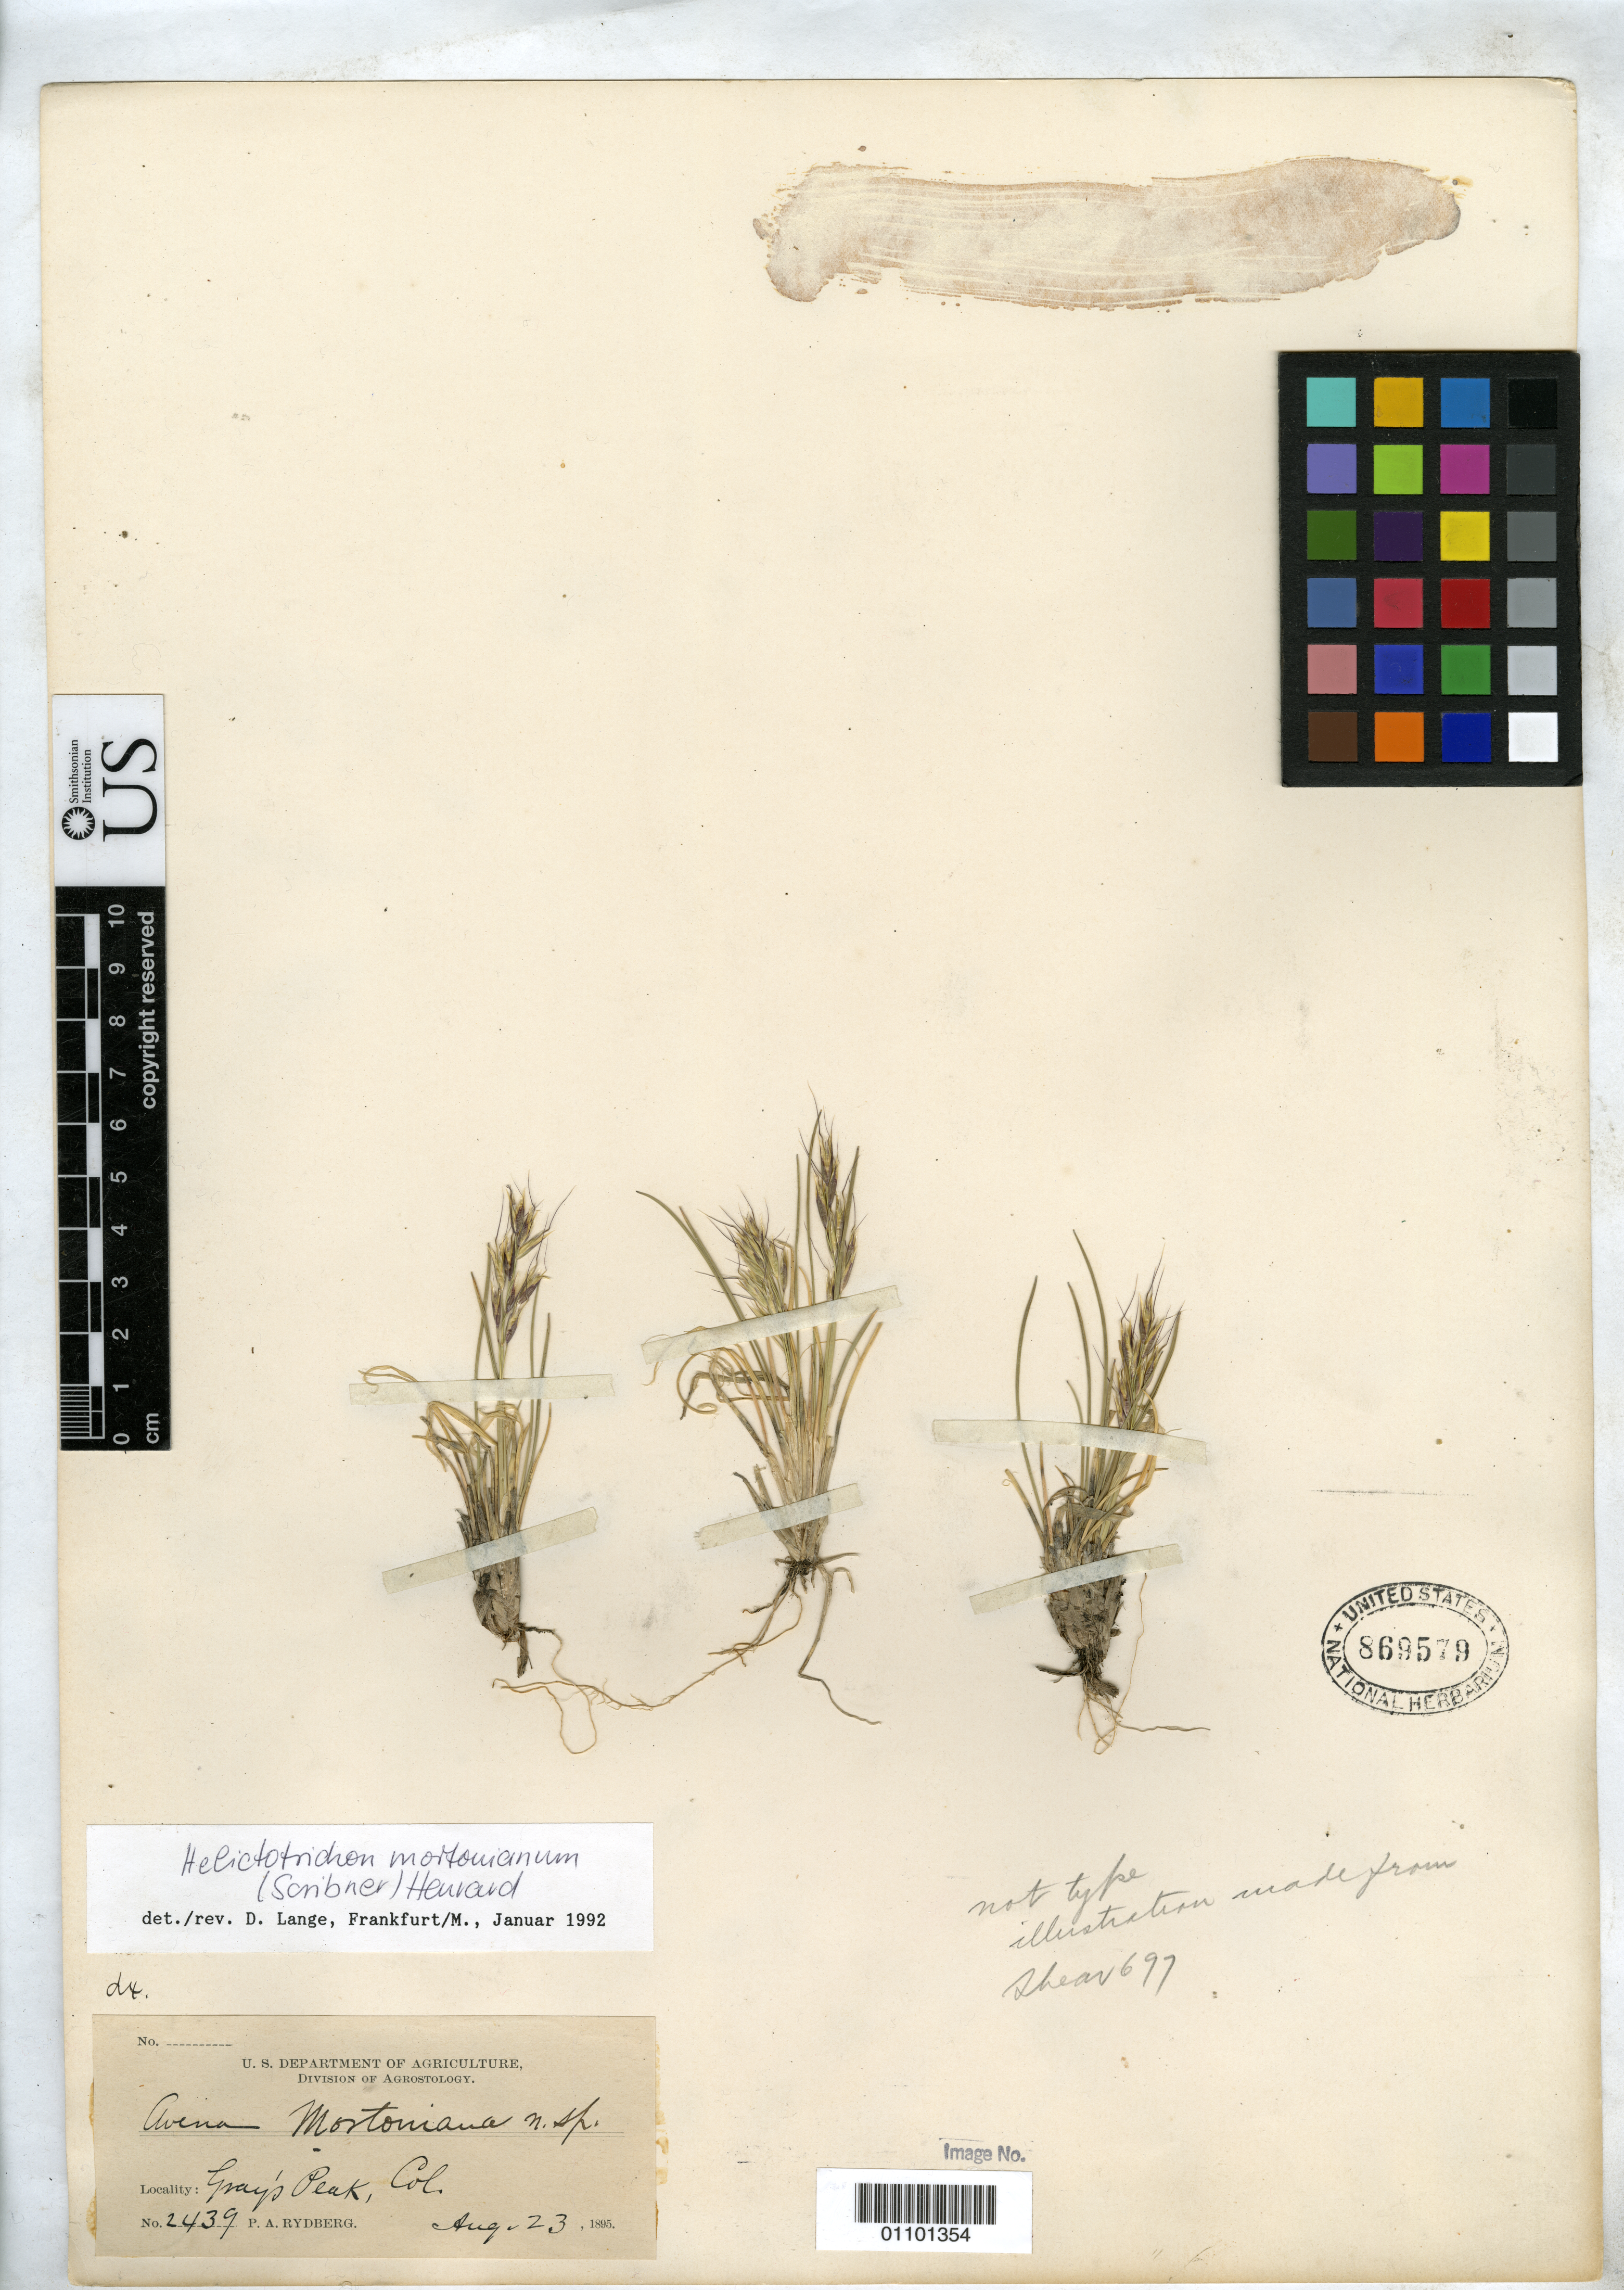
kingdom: Plantae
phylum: Tracheophyta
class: Liliopsida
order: Poales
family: Poaceae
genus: Avena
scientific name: Avena mortoniana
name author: Scribn.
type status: Syntype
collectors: P. A. Rydberg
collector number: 2439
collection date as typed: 23 Aug 1895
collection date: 1895-08-23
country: United States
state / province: Colorado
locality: Gray's Peak.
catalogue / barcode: US 1126076